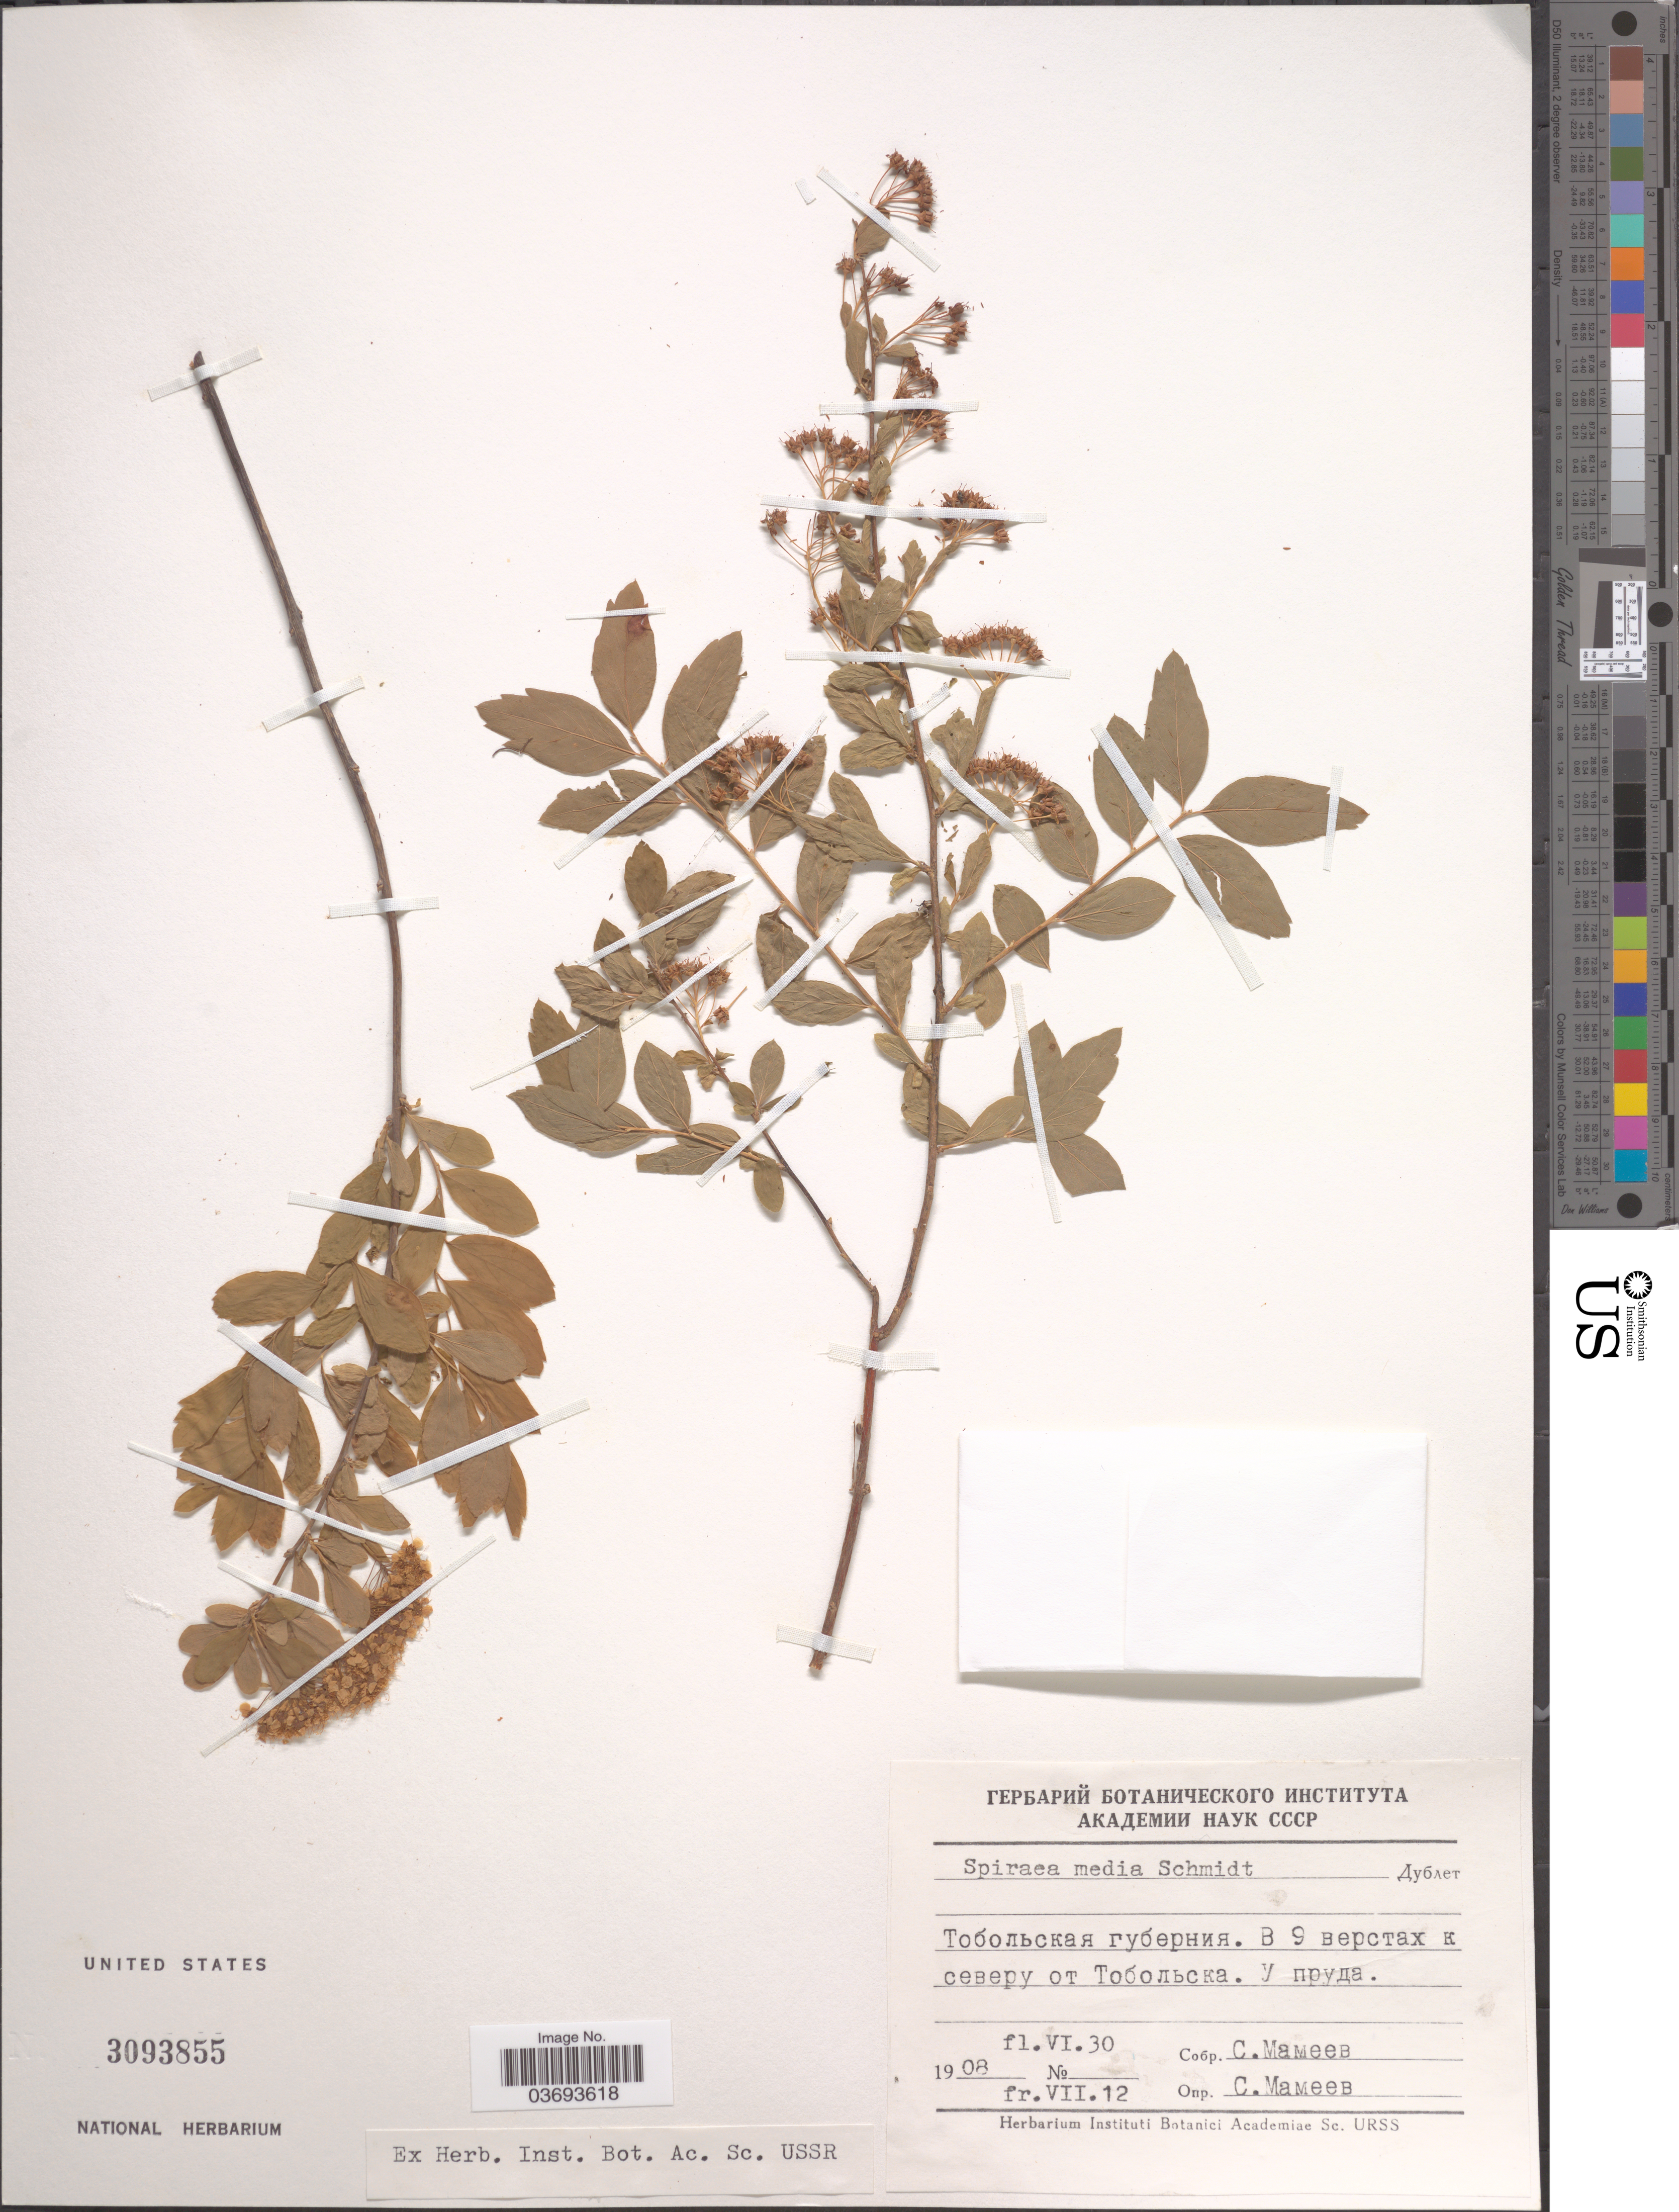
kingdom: Plantae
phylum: Tracheophyta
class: Magnoliopsida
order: Rosales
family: Rosaceae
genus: Spiraea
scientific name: Spiraea media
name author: Schmidt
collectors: C. Mameev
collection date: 1908-06-30/1908-07-12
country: Russian Federation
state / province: Tyumen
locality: ca. 10.7 km N from Tobolsk.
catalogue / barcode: US 3093855